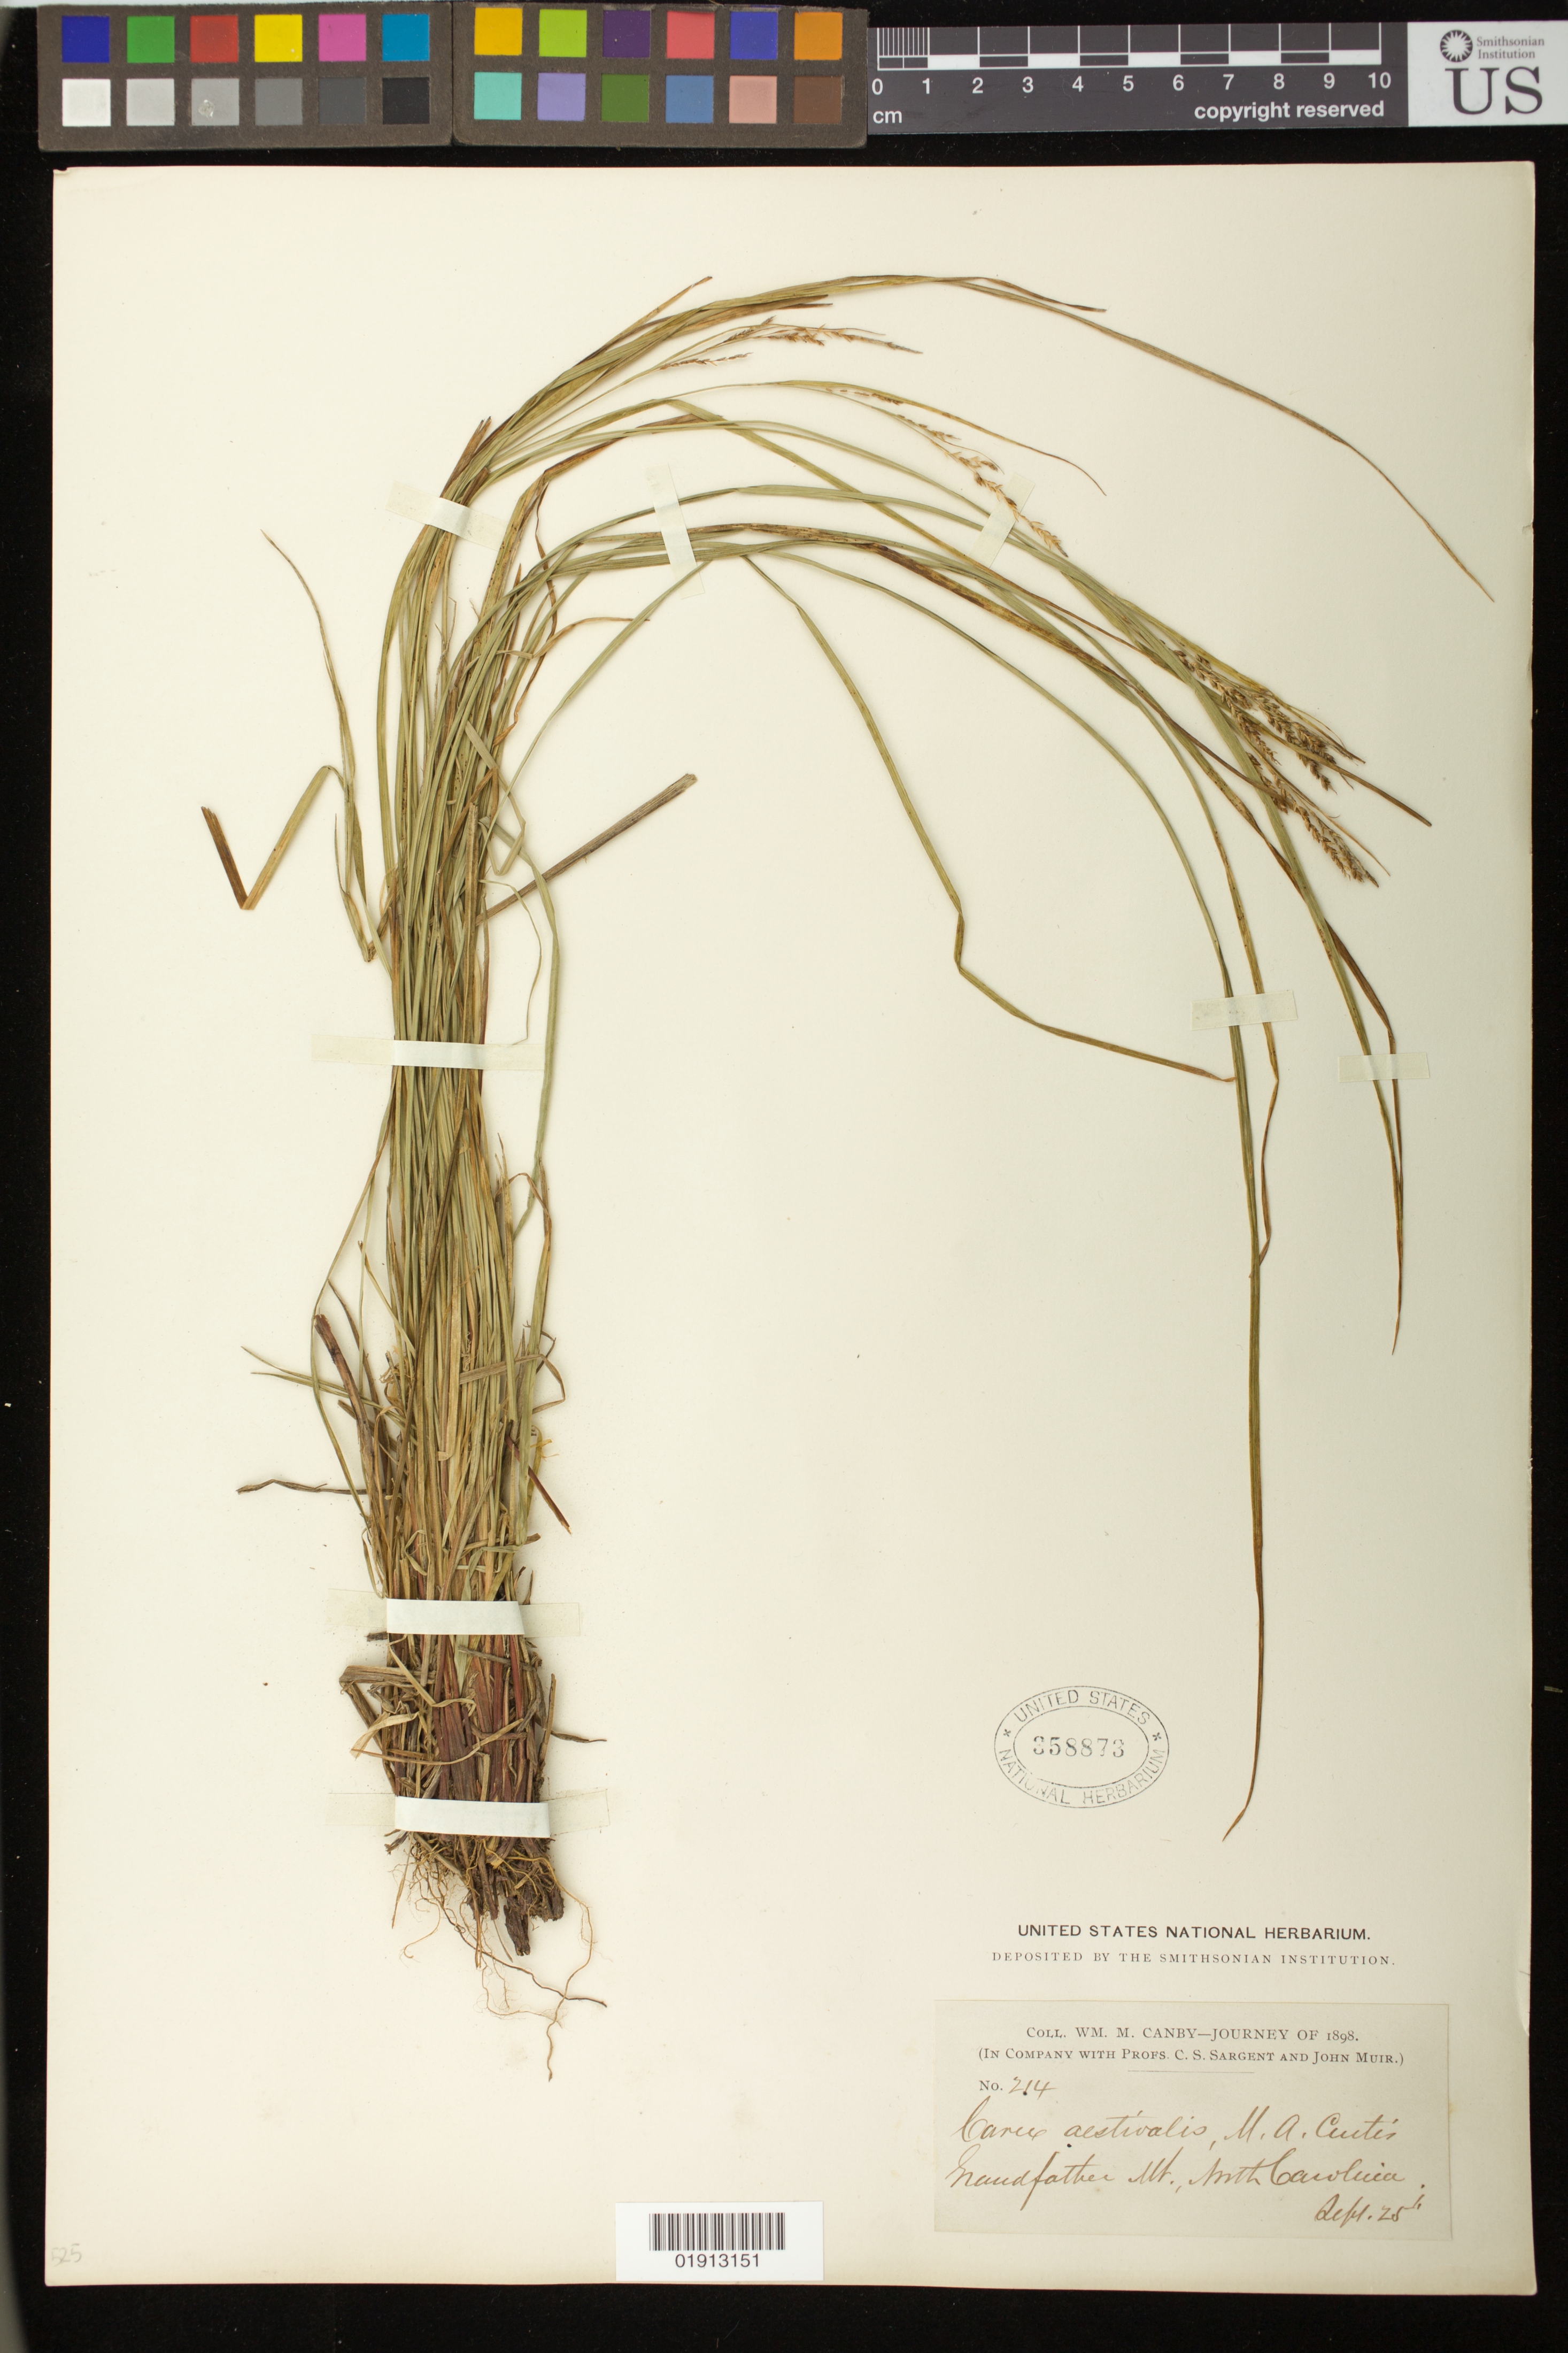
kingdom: Plantae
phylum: Tracheophyta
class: Liliopsida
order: Poales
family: Cyperaceae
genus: Carex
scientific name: Carex aestivalis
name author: M.A. Curtis ex A. Gray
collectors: W. M. Canby, C. S. Sargent & J. Muir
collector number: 214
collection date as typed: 25 Sep 1898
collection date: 1898-09-25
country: United States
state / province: North Carolina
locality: Grandfather Mountain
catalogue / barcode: US 358873